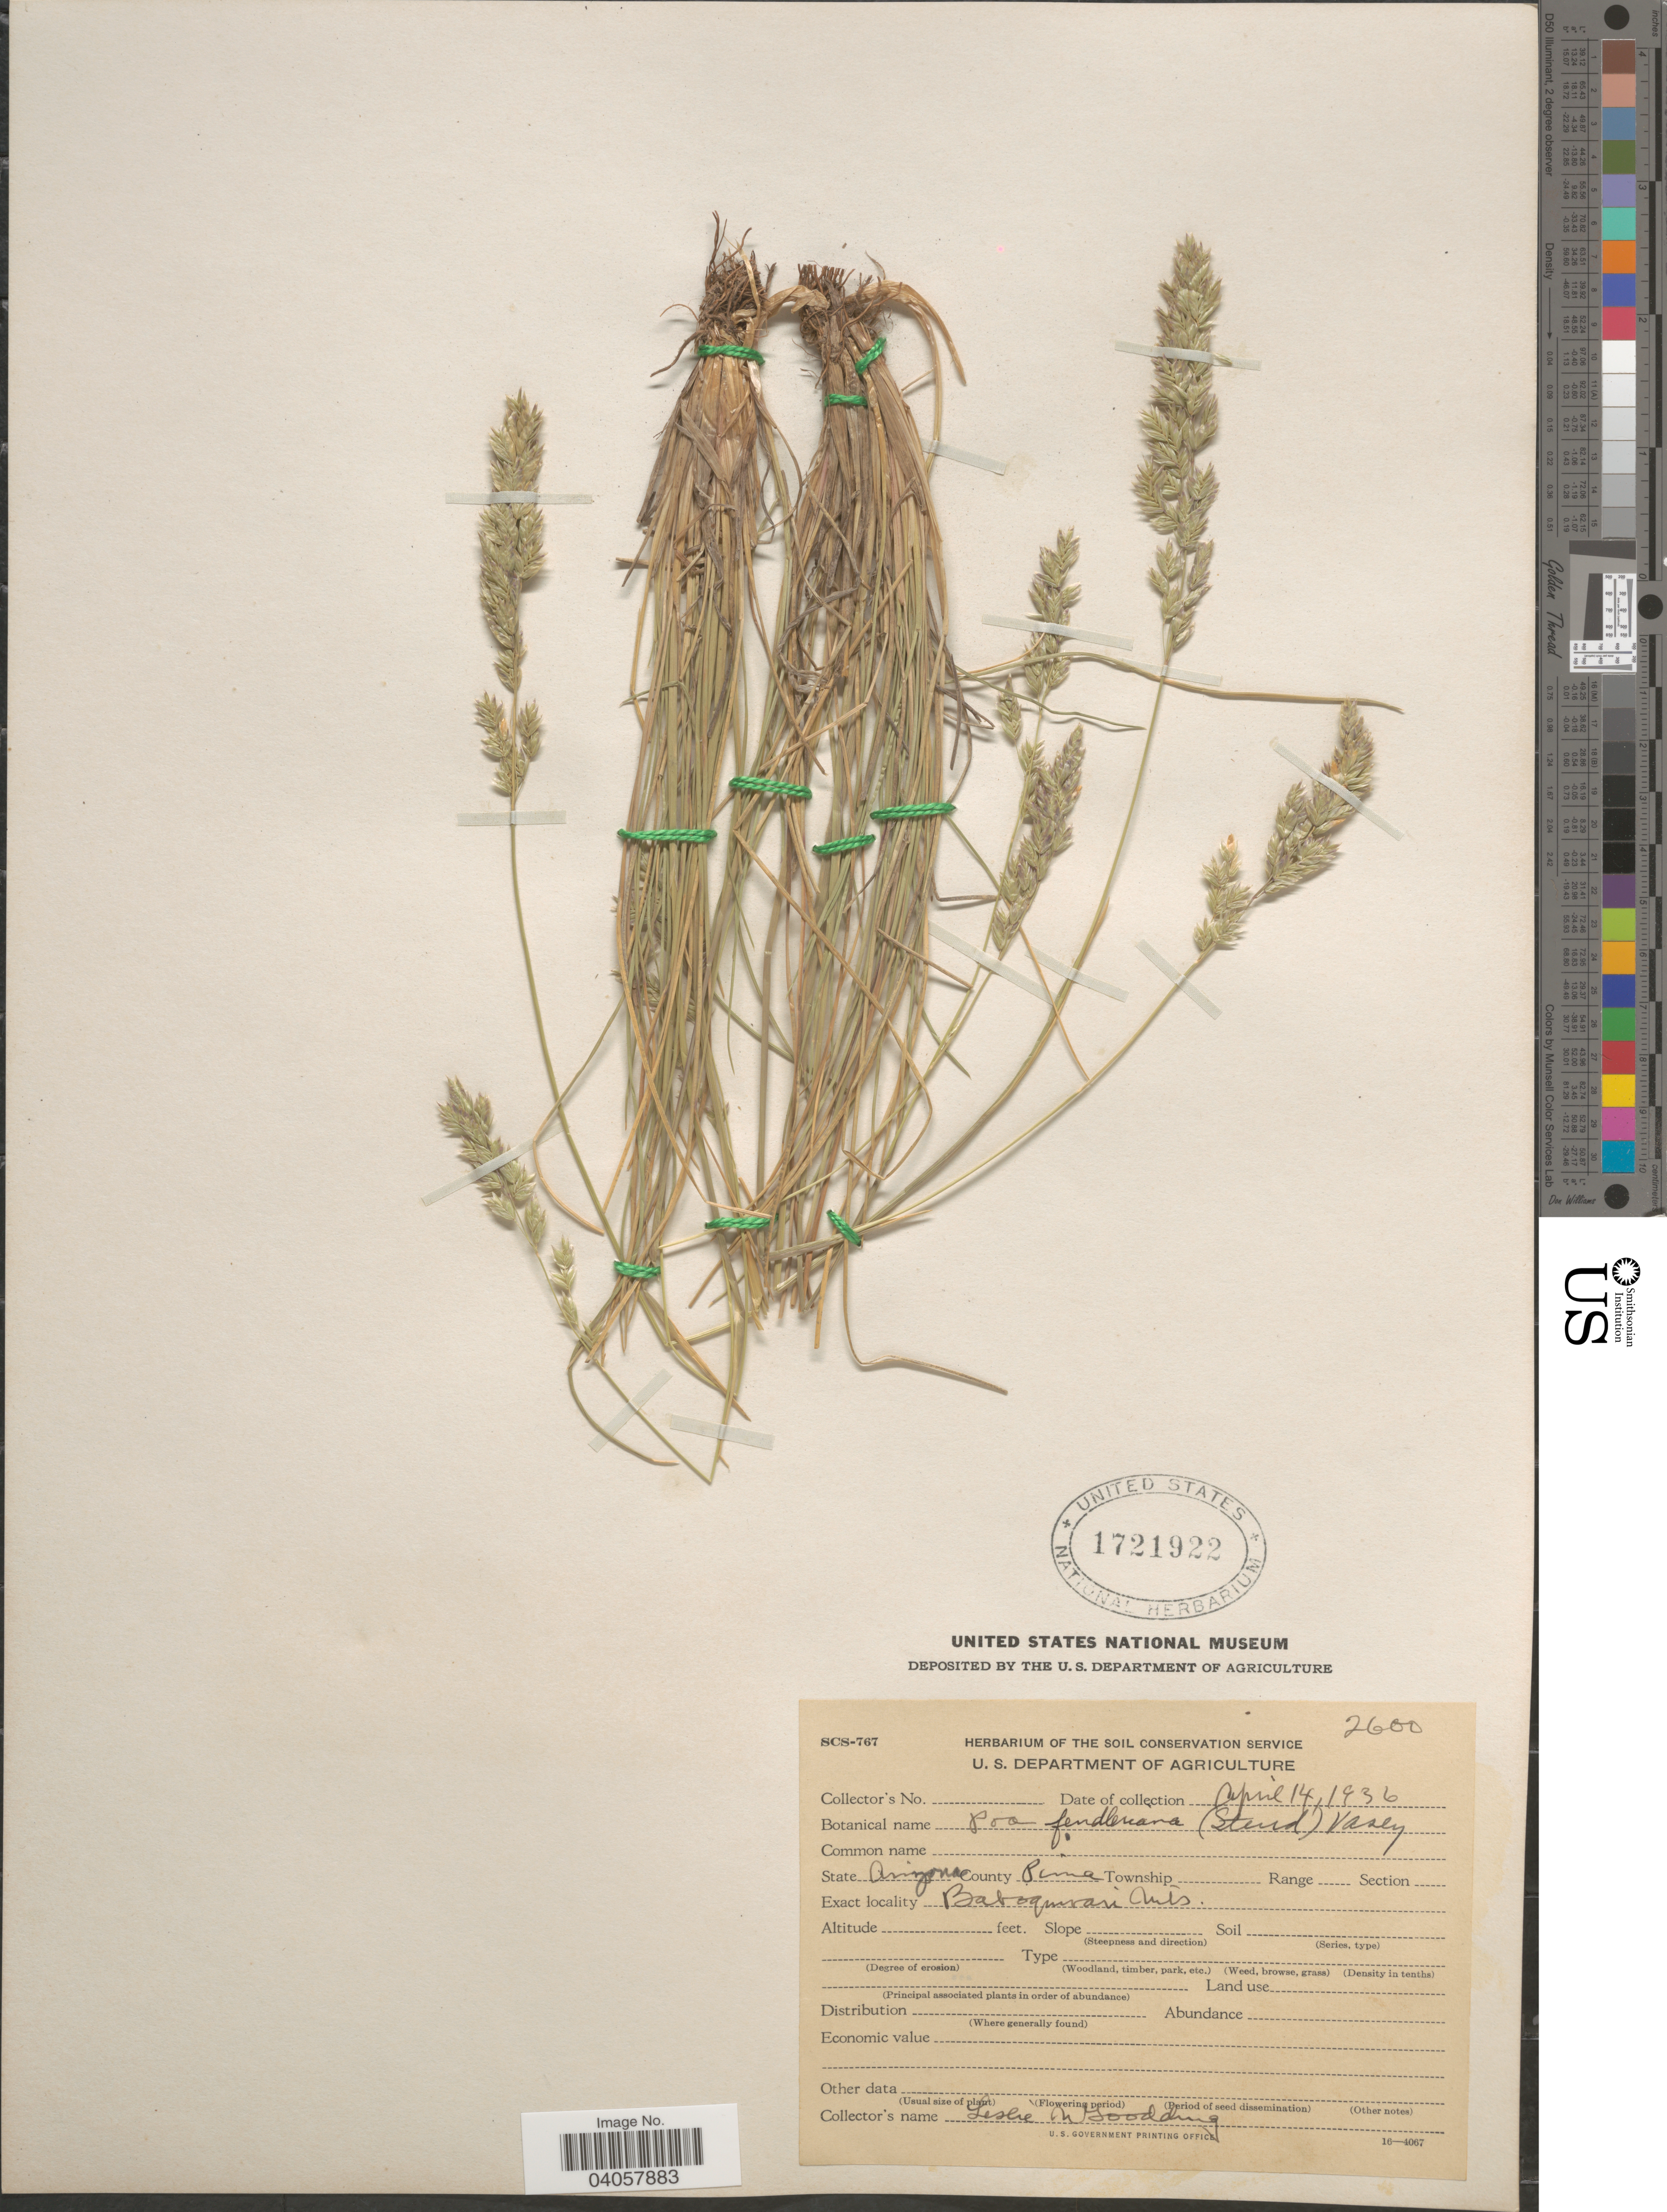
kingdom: Plantae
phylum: Tracheophyta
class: Liliopsida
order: Poales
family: Poaceae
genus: Poa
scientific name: Poa fendleriana subsp. fendleriana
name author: (Steud.) Vasey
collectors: L. N. Goodding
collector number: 2600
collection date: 1936-04-14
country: United States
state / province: Arizona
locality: County Pima. Baboquivari Mts.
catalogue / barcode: US 1721922